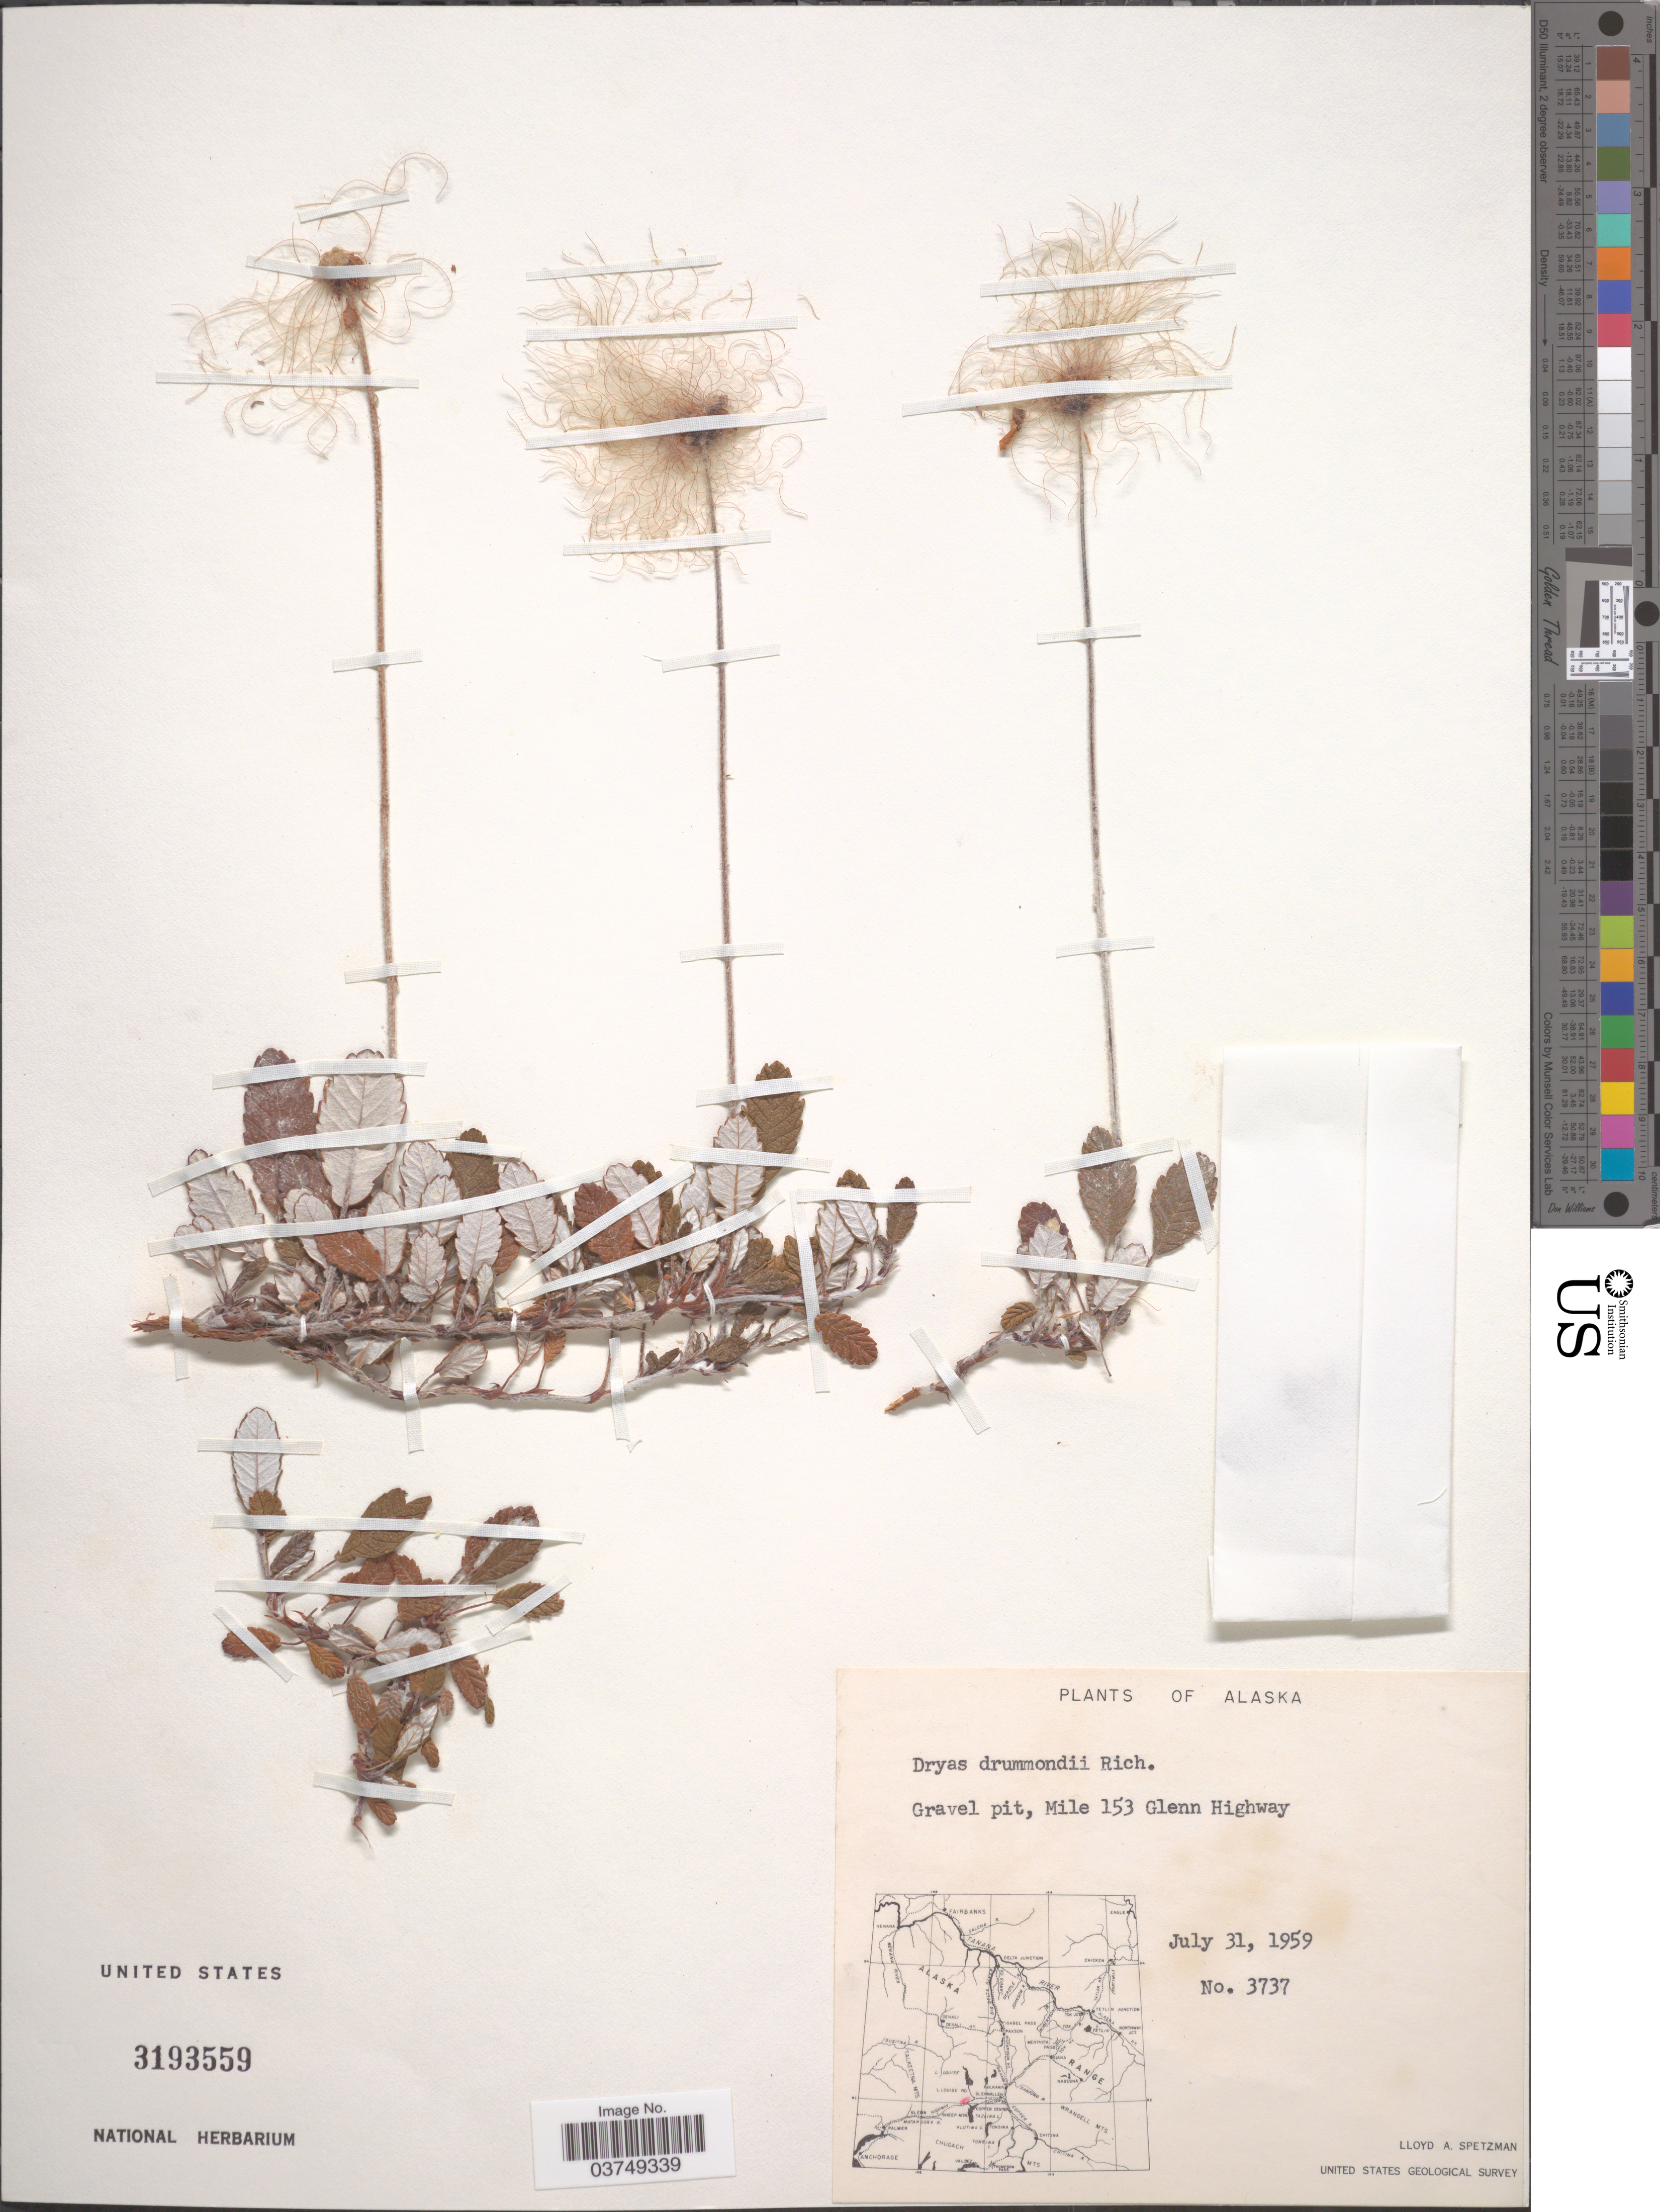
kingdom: Plantae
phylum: Tracheophyta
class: Magnoliopsida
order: Rosales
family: Rosaceae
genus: Dryas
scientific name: Dryas drummondii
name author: Hook. & Richardson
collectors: L. Spetzman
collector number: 3737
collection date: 1959-07-31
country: United States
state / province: Alaska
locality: Gravel pit, Mile 153 Glenn Highway.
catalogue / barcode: US 3193559